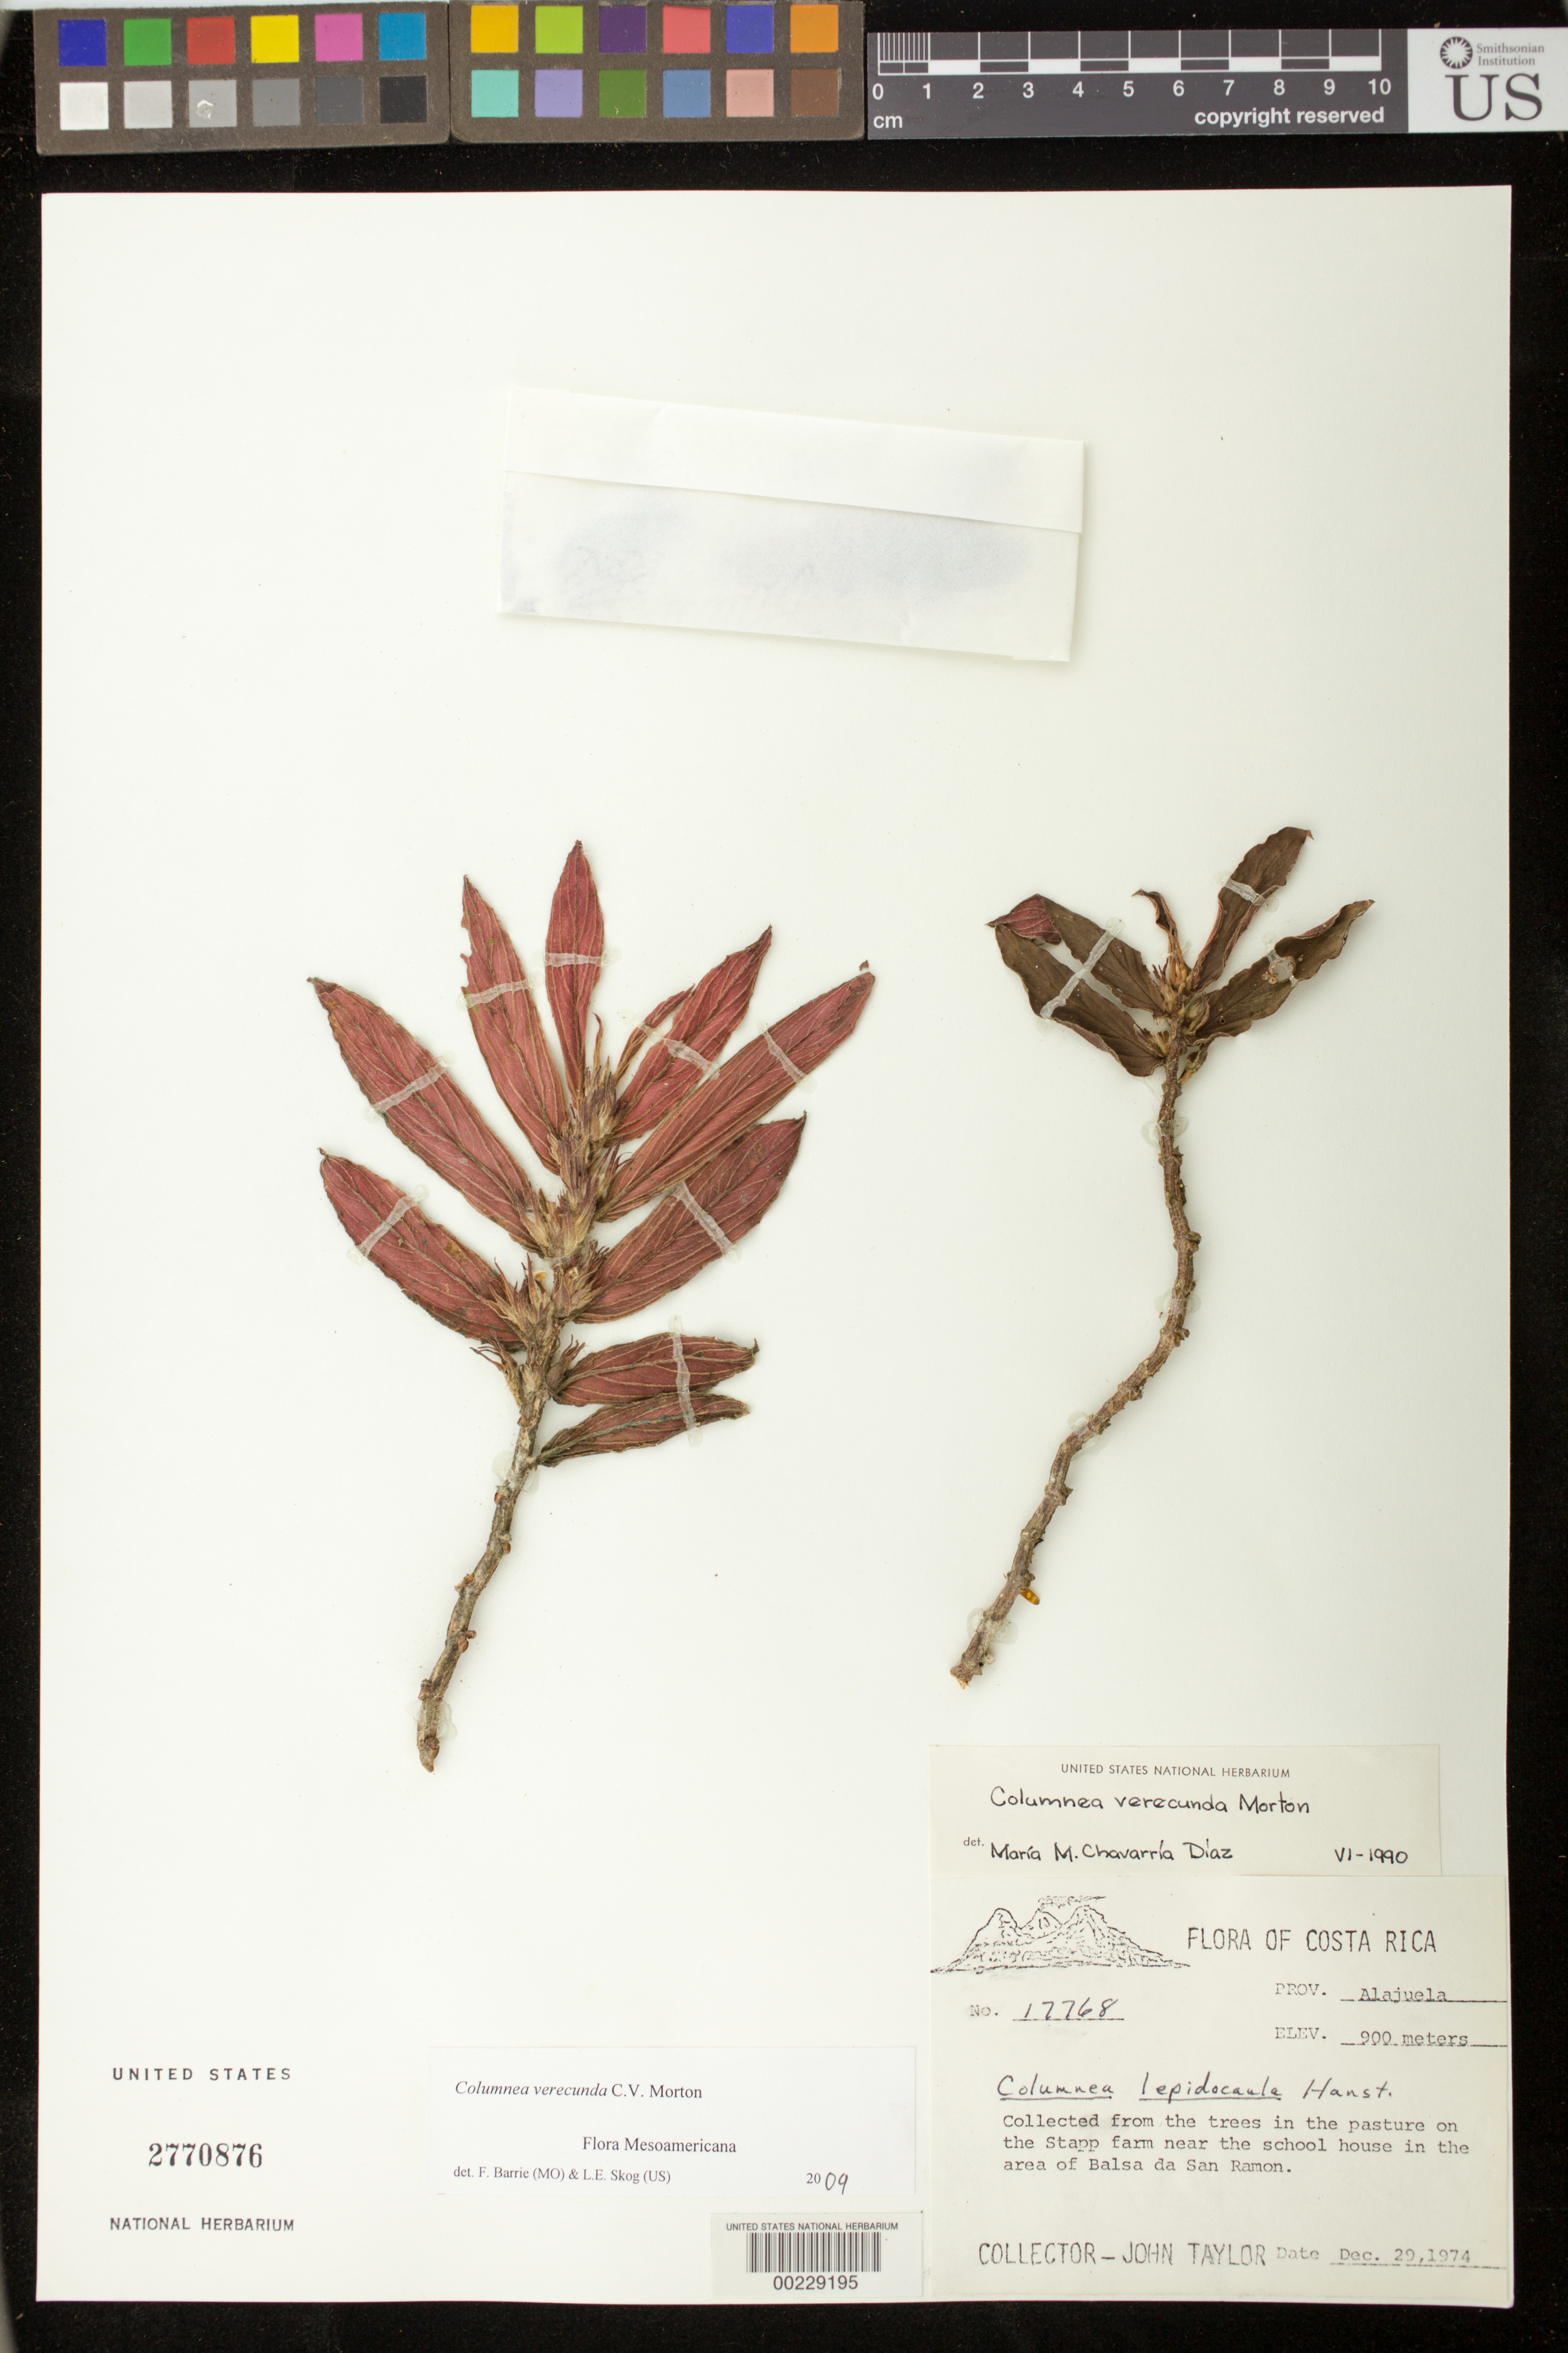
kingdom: Plantae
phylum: Tracheophyta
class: Magnoliopsida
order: Lamiales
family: Gesneriaceae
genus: Columnea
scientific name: Columnea verecunda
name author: C.V. Morton in Standl.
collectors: J. Taylor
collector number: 17768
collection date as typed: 29 Dec 1974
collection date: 1974-12-29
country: Costa Rica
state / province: Alajuela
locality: On the Stapp farm near the school house in the area of Balsa de San Ramon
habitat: Collected from the trees in the pasture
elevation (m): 900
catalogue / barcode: US 2770876